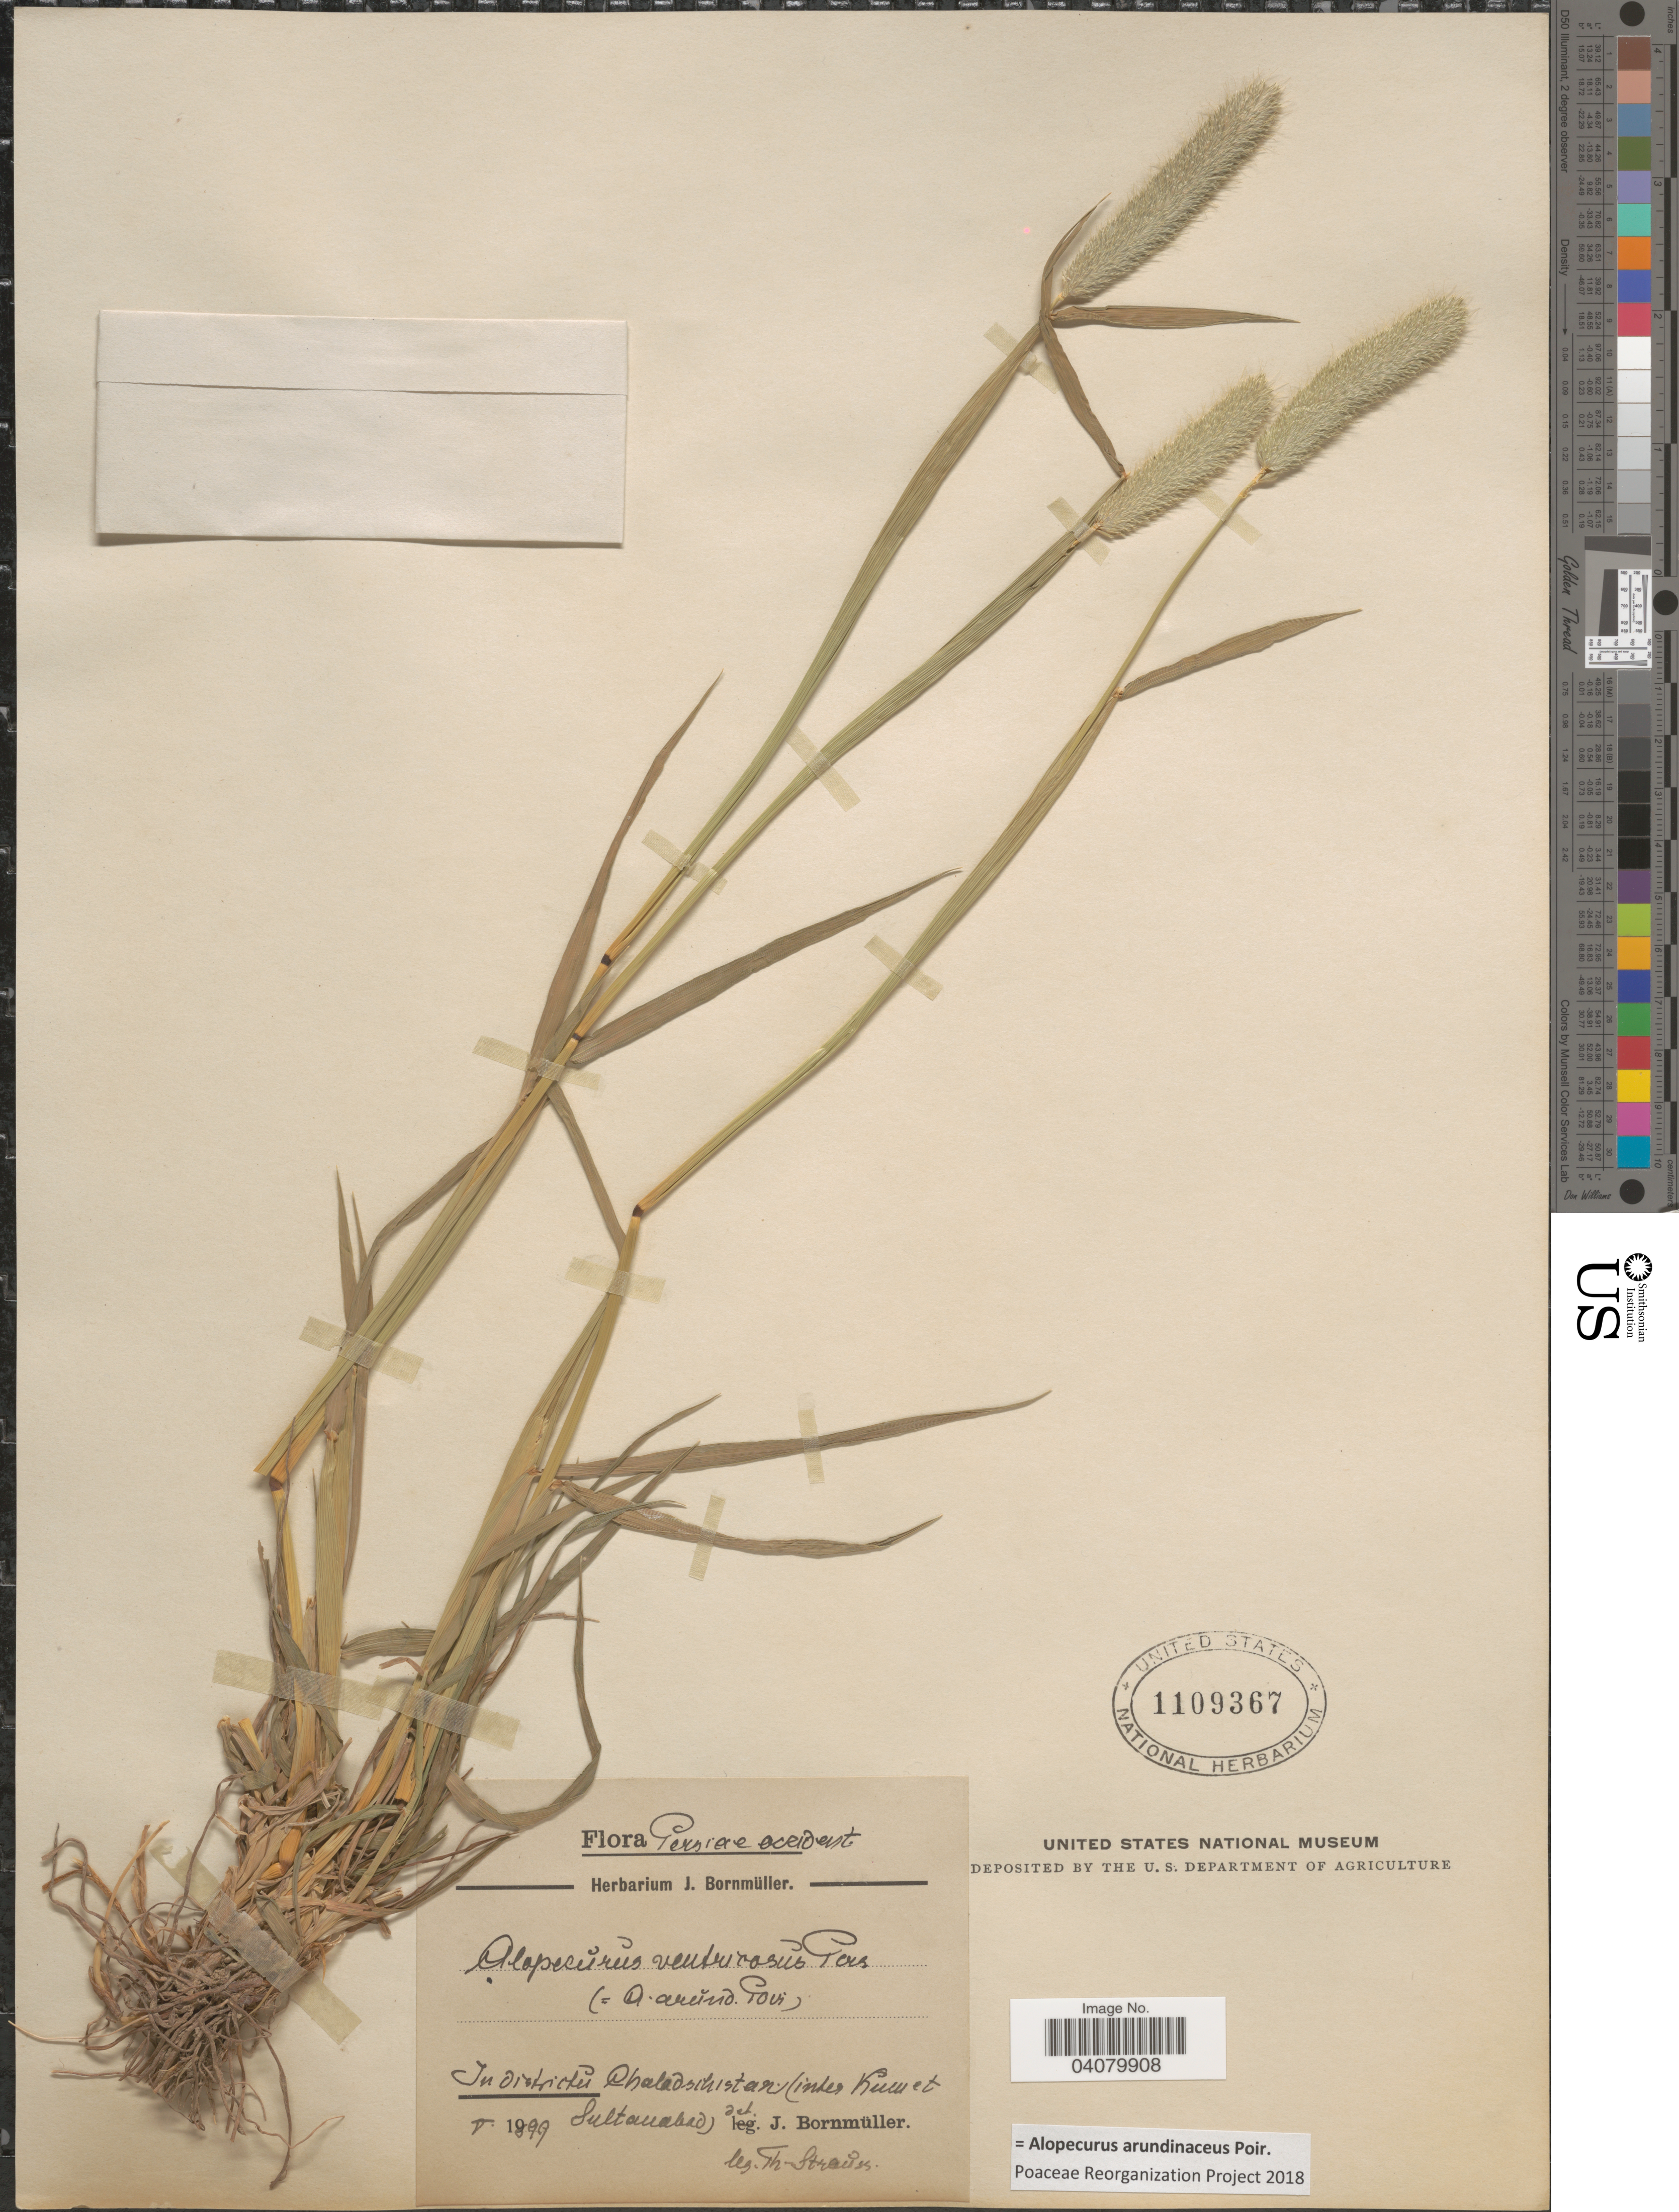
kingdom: Plantae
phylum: Tracheophyta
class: Liliopsida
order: Poales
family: Poaceae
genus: Alopecurus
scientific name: Alopecurus arundinaceus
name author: Poir.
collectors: T. Strauss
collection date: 1899-05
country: Iran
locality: Persiae occident. In districtus Chaledsihistan [interpreted] (inter Kuwet Sultanabad).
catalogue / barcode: US 1109367